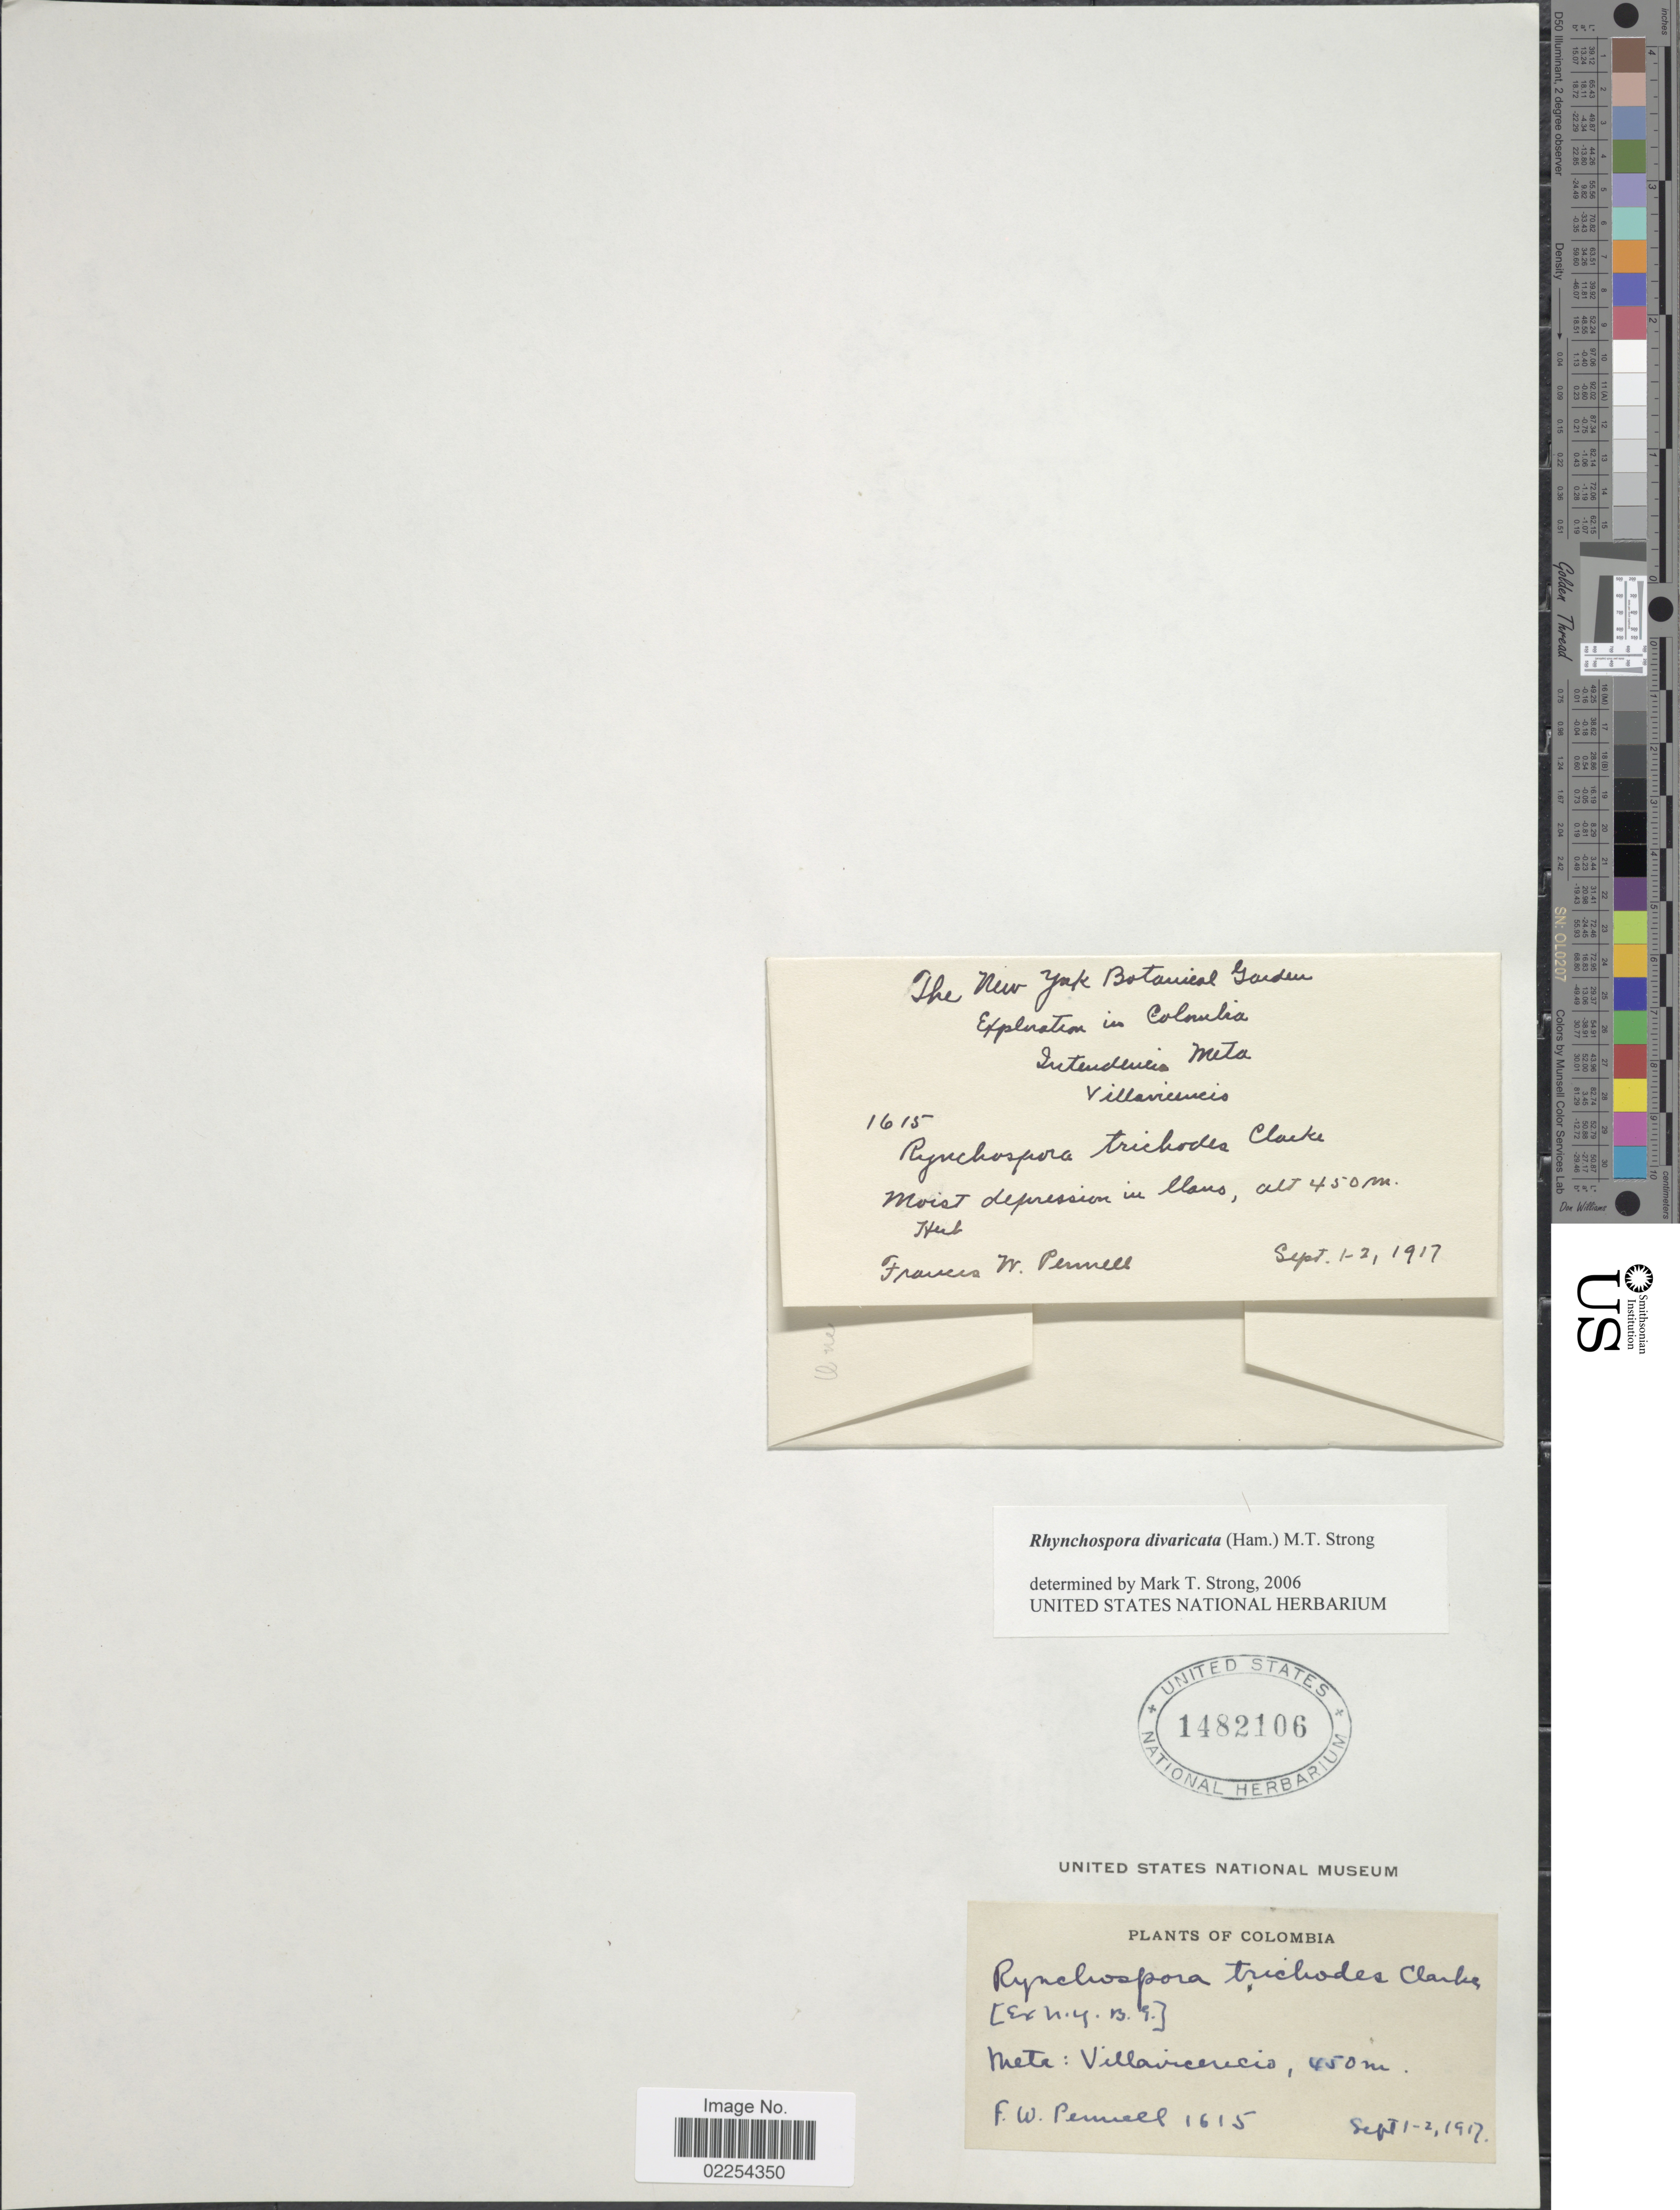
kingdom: Plantae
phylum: Tracheophyta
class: Liliopsida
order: Poales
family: Cyperaceae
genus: Rhynchospora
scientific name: Rhynchospora divaricata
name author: (Ham.) M.T. Strong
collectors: F. W. Pennell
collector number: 1615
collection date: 1917-09-01/1917-09-02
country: Colombia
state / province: Meta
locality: Villavicencio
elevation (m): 450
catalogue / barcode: US 1482106